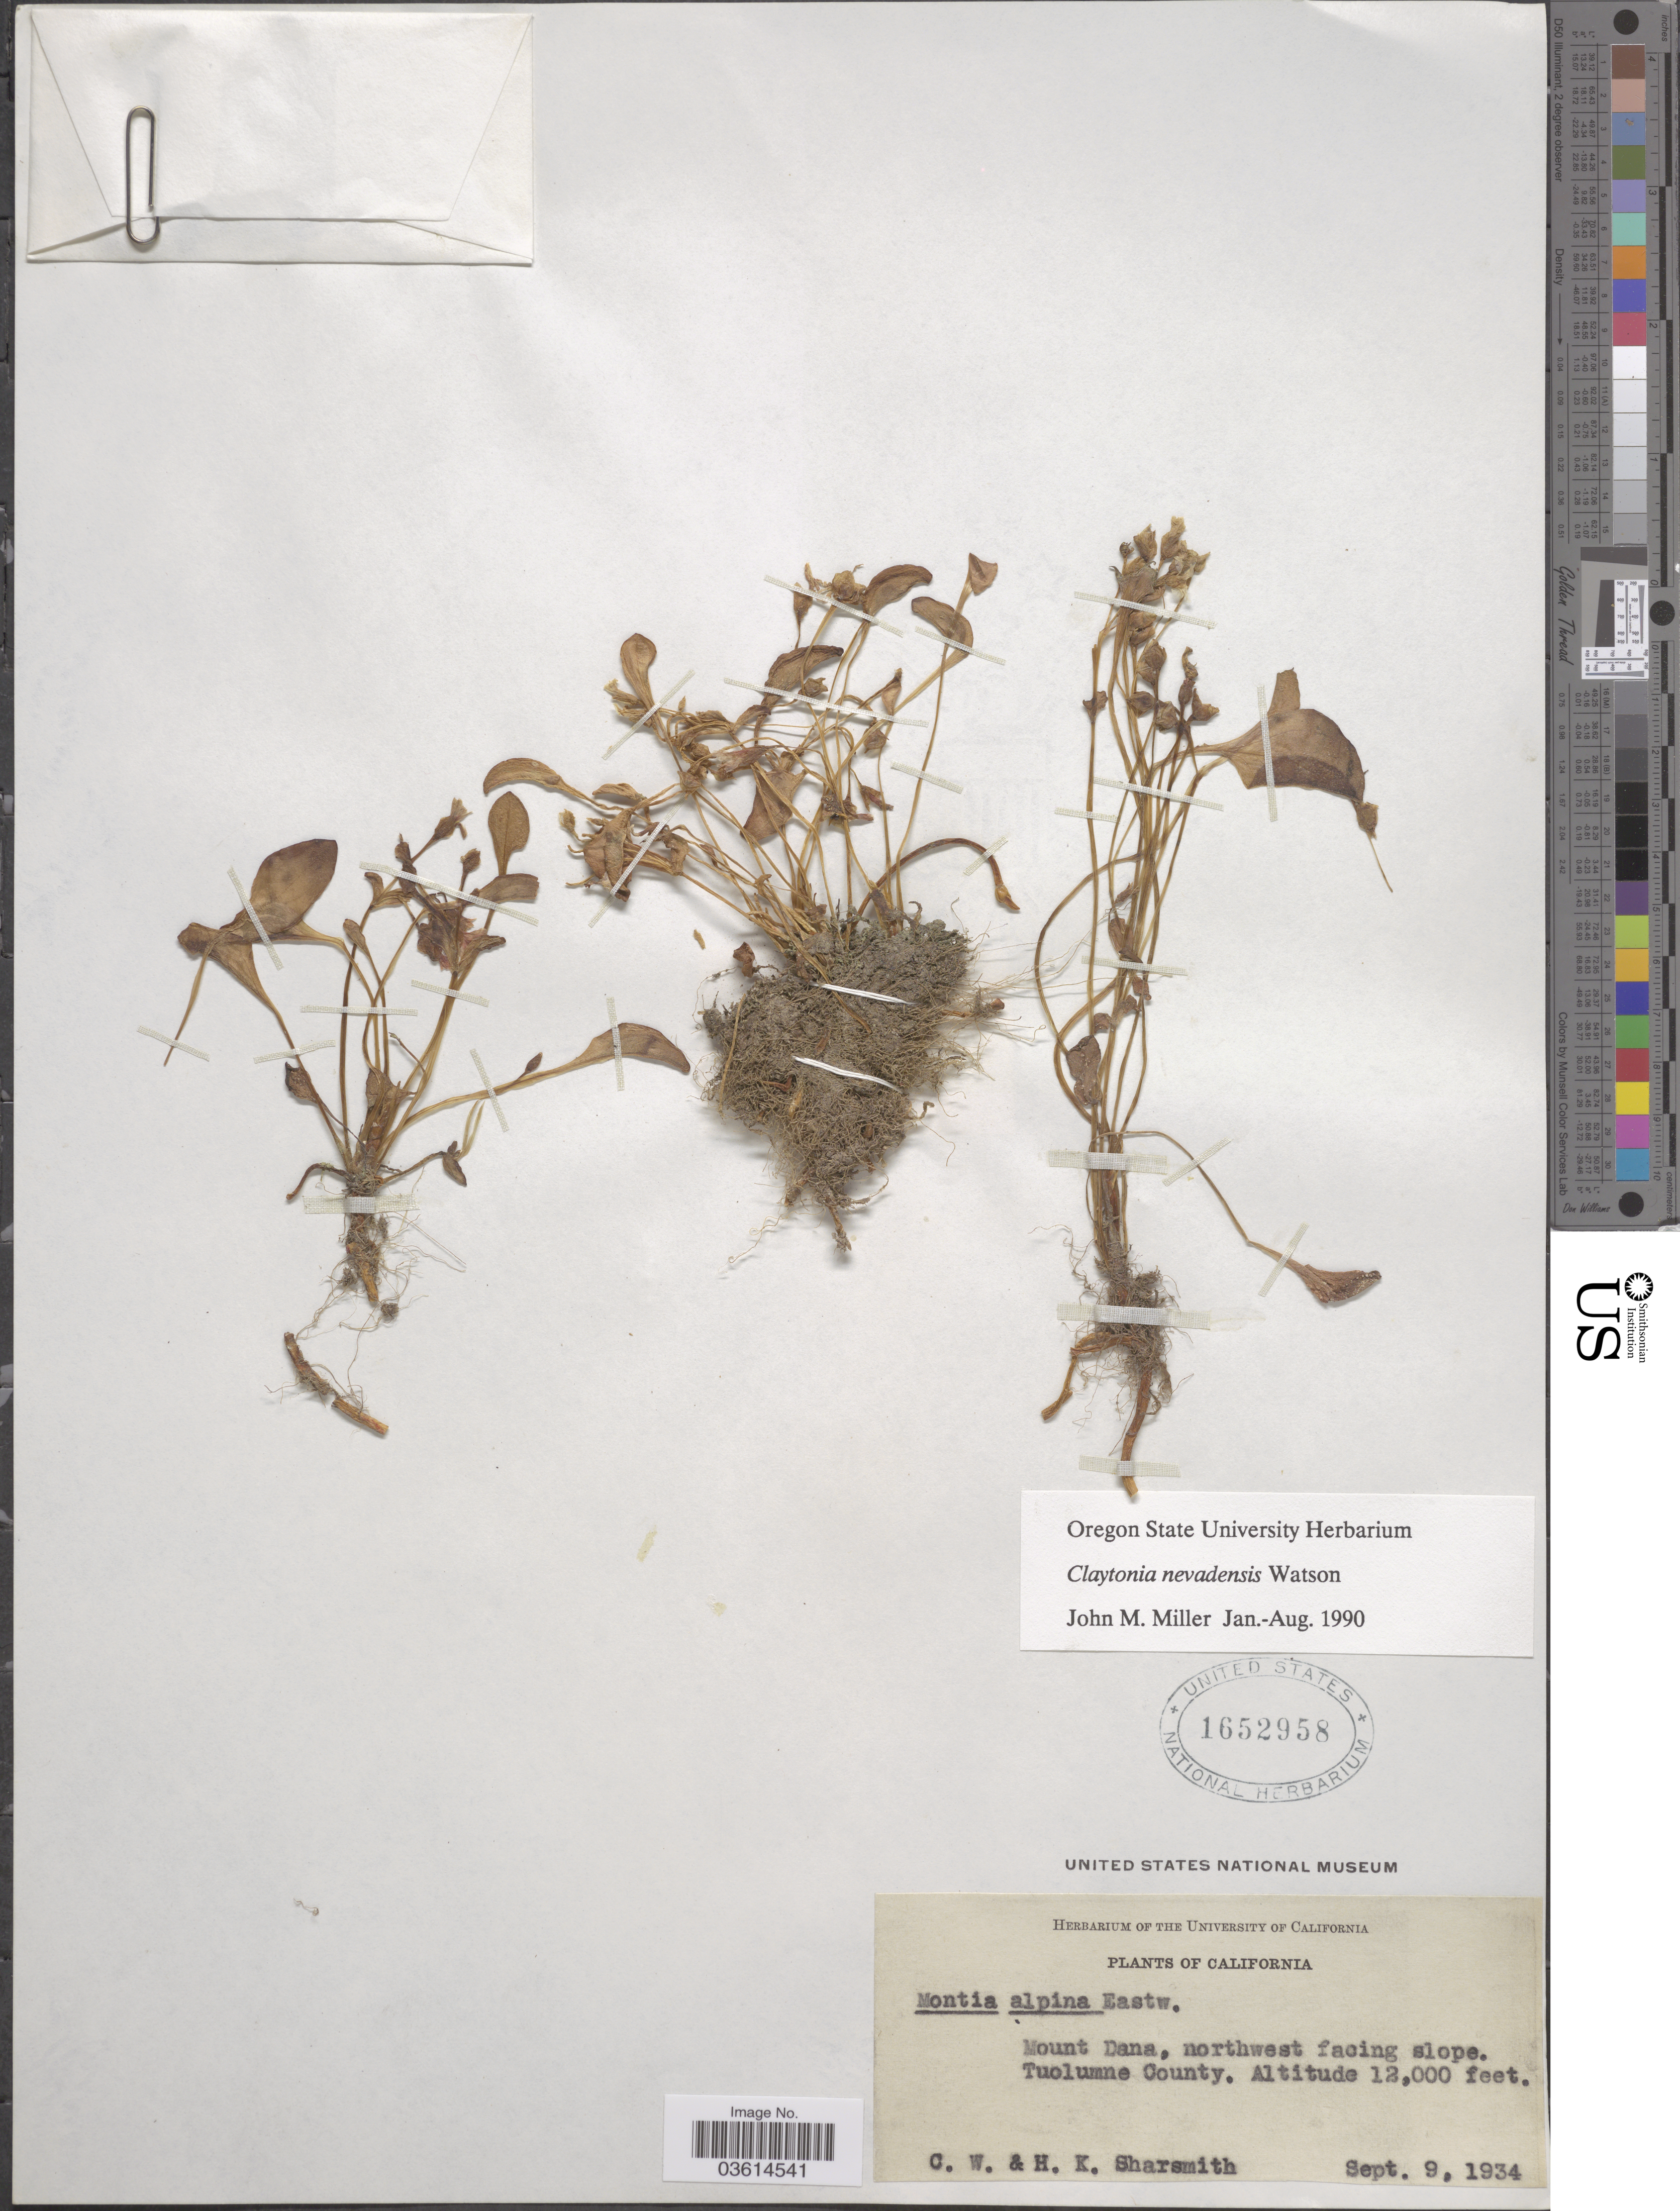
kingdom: Plantae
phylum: Tracheophyta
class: Magnoliopsida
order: Caryophyllales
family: Montiaceae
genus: Claytonia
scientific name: Claytonia nevadensis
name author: S. Watson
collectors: C. Sharsmith & H. Sharsmith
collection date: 1934-09-09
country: United States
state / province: California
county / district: Tuolumne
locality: Mount Dana, northwest facing slope. Tuolumne County.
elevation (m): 3658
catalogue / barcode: US 1652958